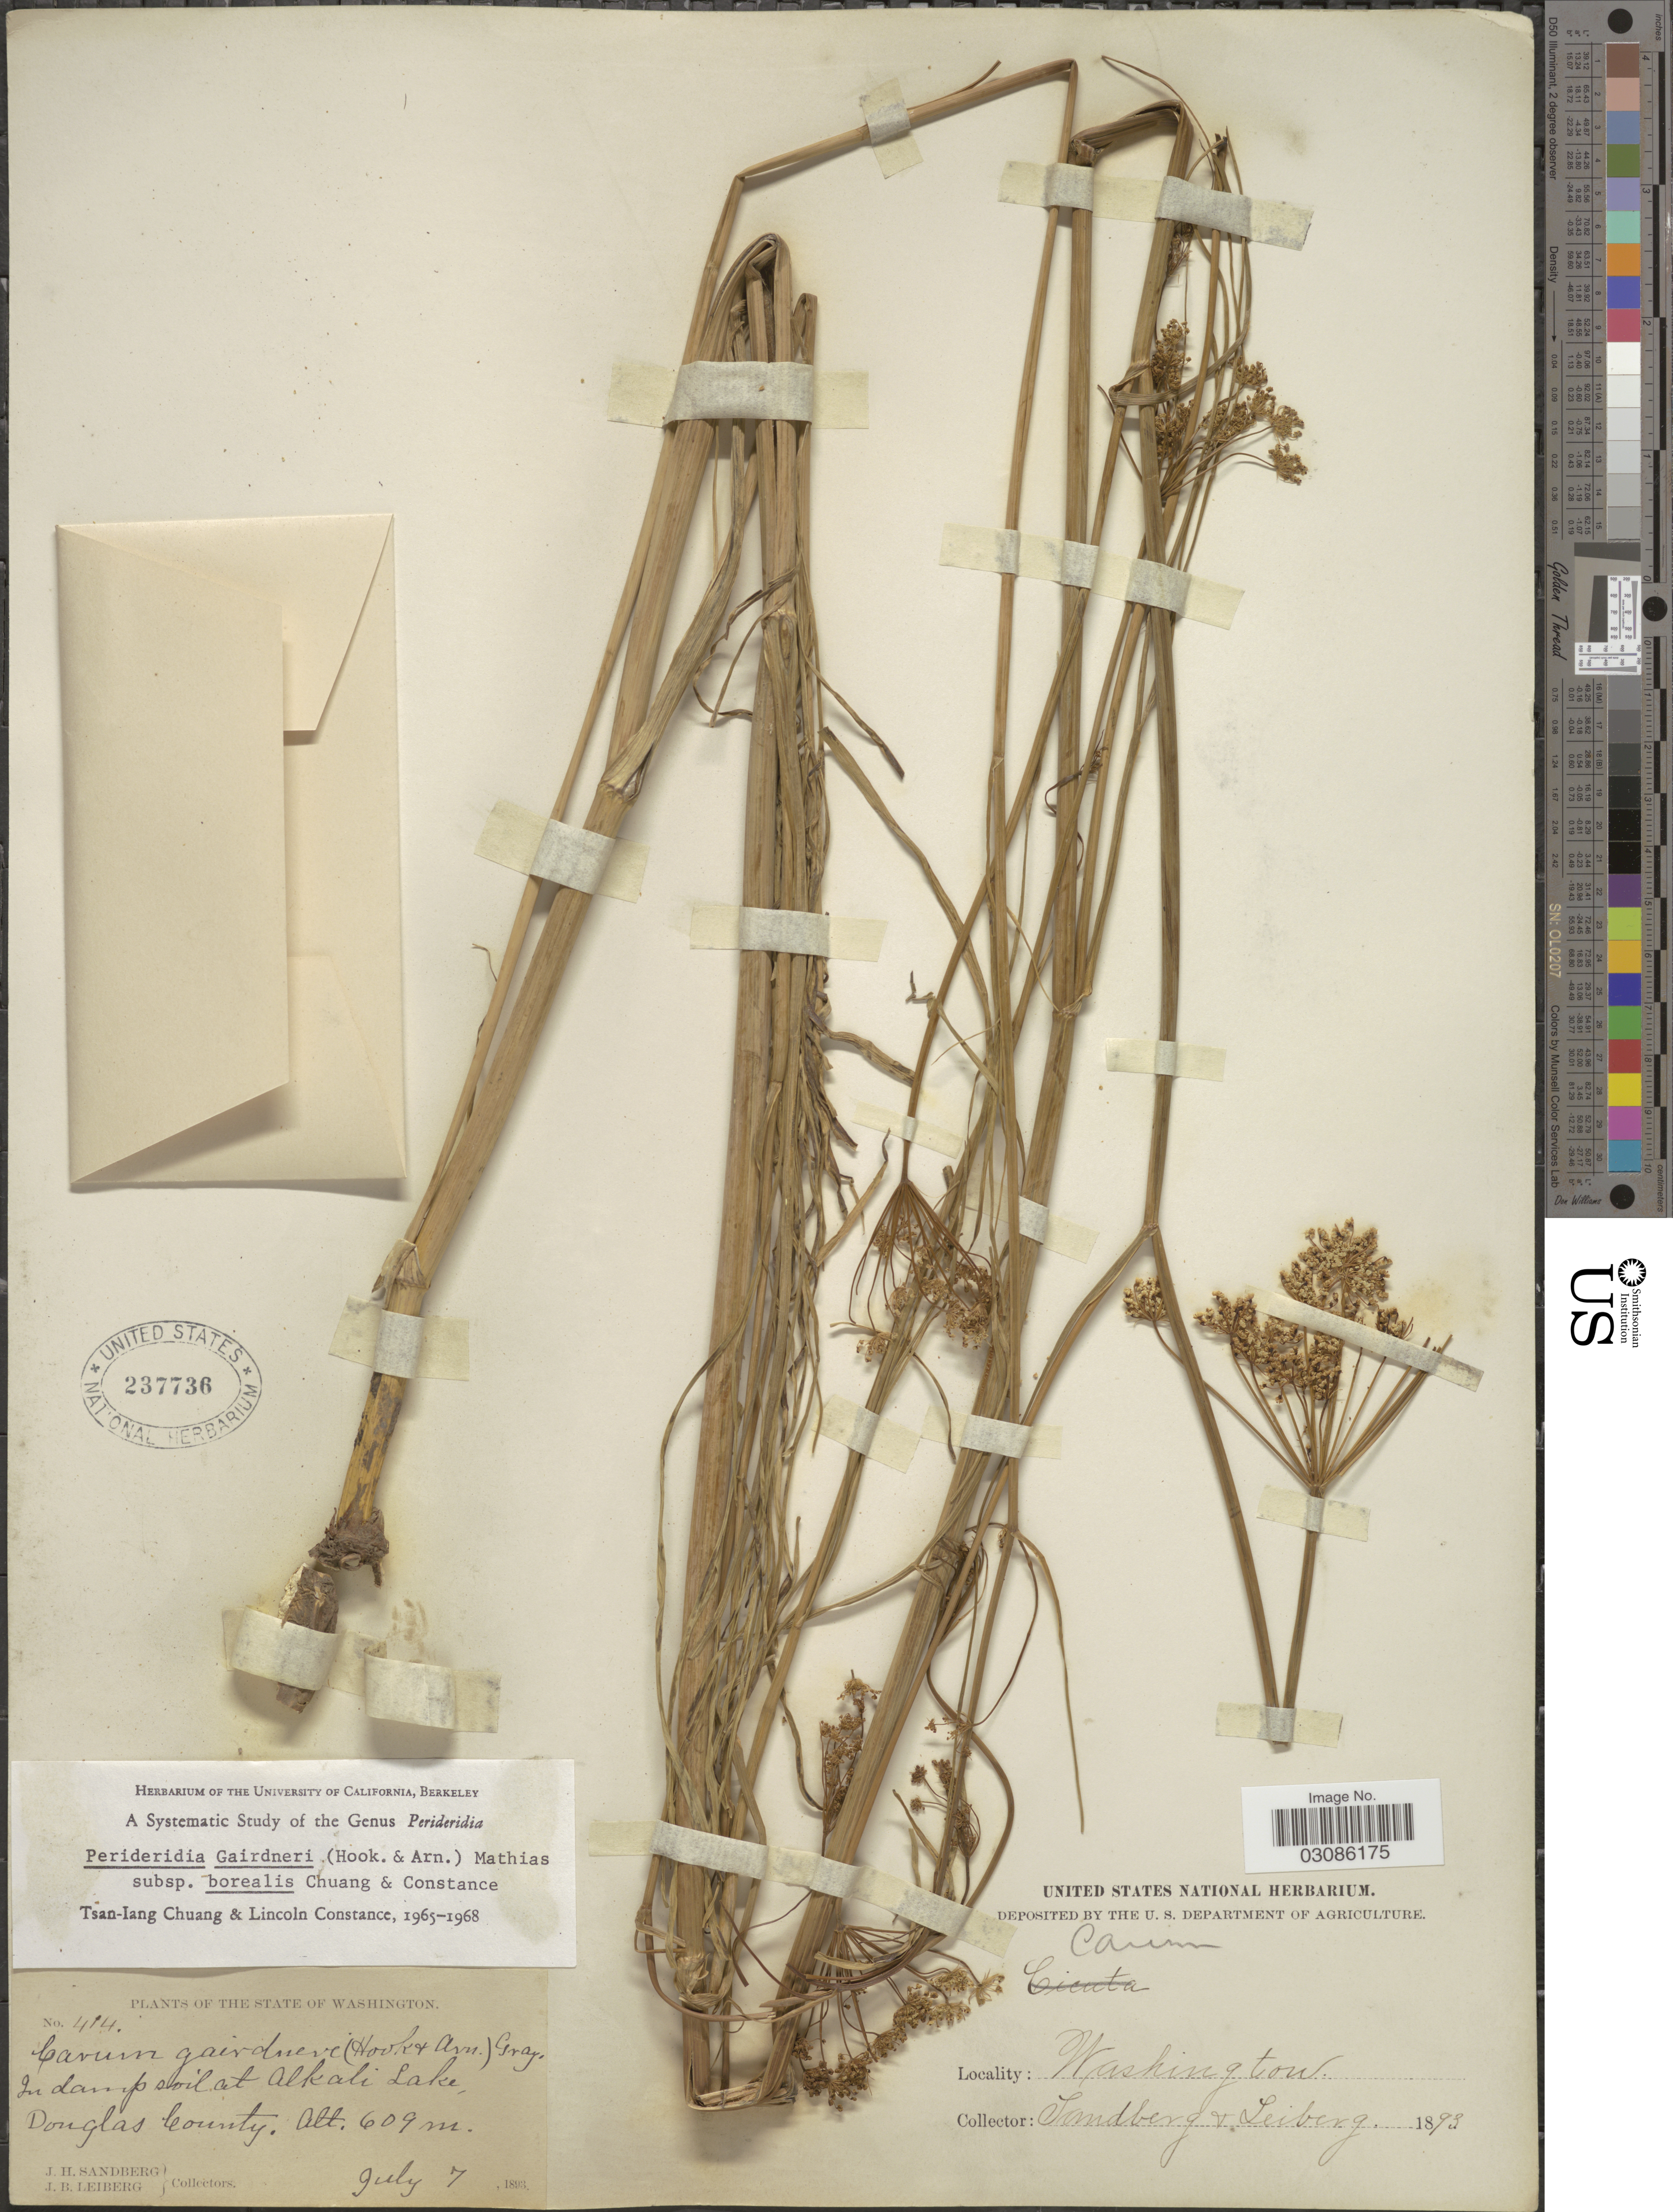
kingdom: Plantae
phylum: Tracheophyta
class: Magnoliopsida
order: Apiales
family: Apiaceae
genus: Perideridia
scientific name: Perideridia gairdneri subsp. borealis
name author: T.I. Chuang & Constance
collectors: J. H. Sandberg & J. B. Leiberg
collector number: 414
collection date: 1893-07-07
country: United States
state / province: Washington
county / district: Douglas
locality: In damp soil at Alkali Lake, Douglas County.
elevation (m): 609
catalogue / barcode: US 237736